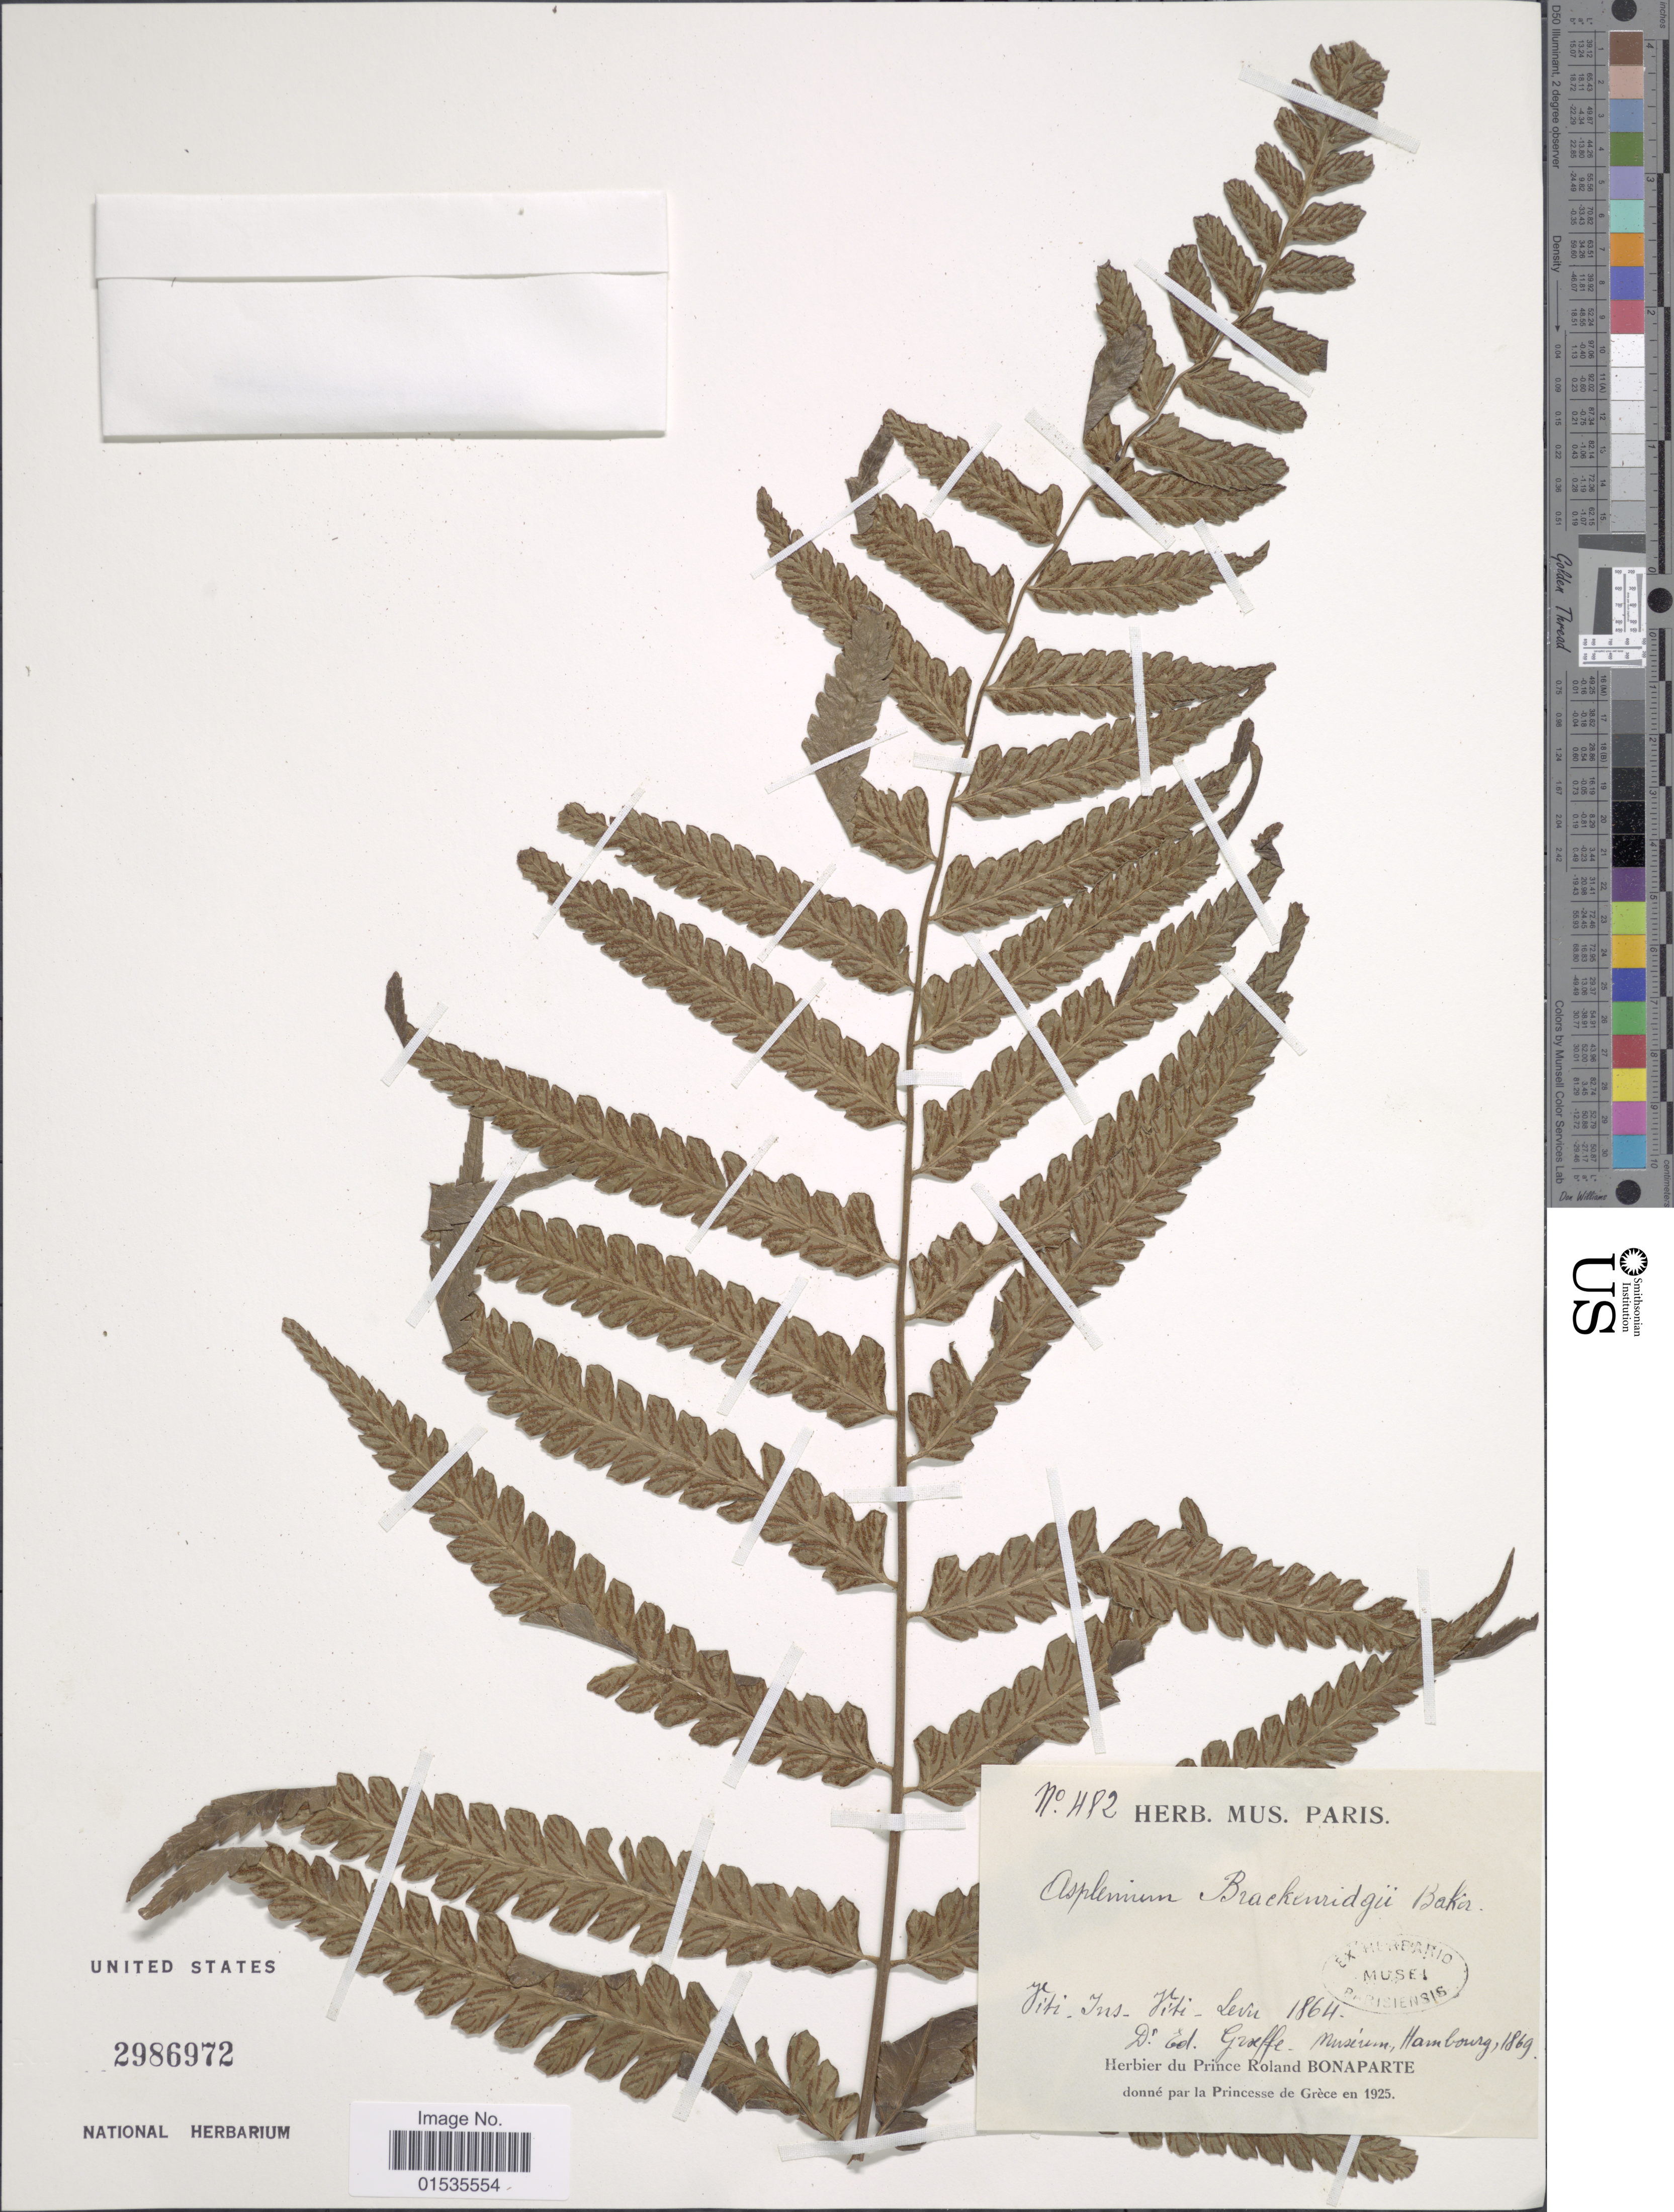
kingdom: Plantae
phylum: Tracheophyta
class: Polypodiopsida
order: Polypodiales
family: Athyriaceae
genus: Diplazium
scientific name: Diplazium sp.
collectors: ex herb. Mus. Paris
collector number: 482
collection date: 1925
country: Fiji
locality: Viti Levu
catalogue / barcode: US 2986972